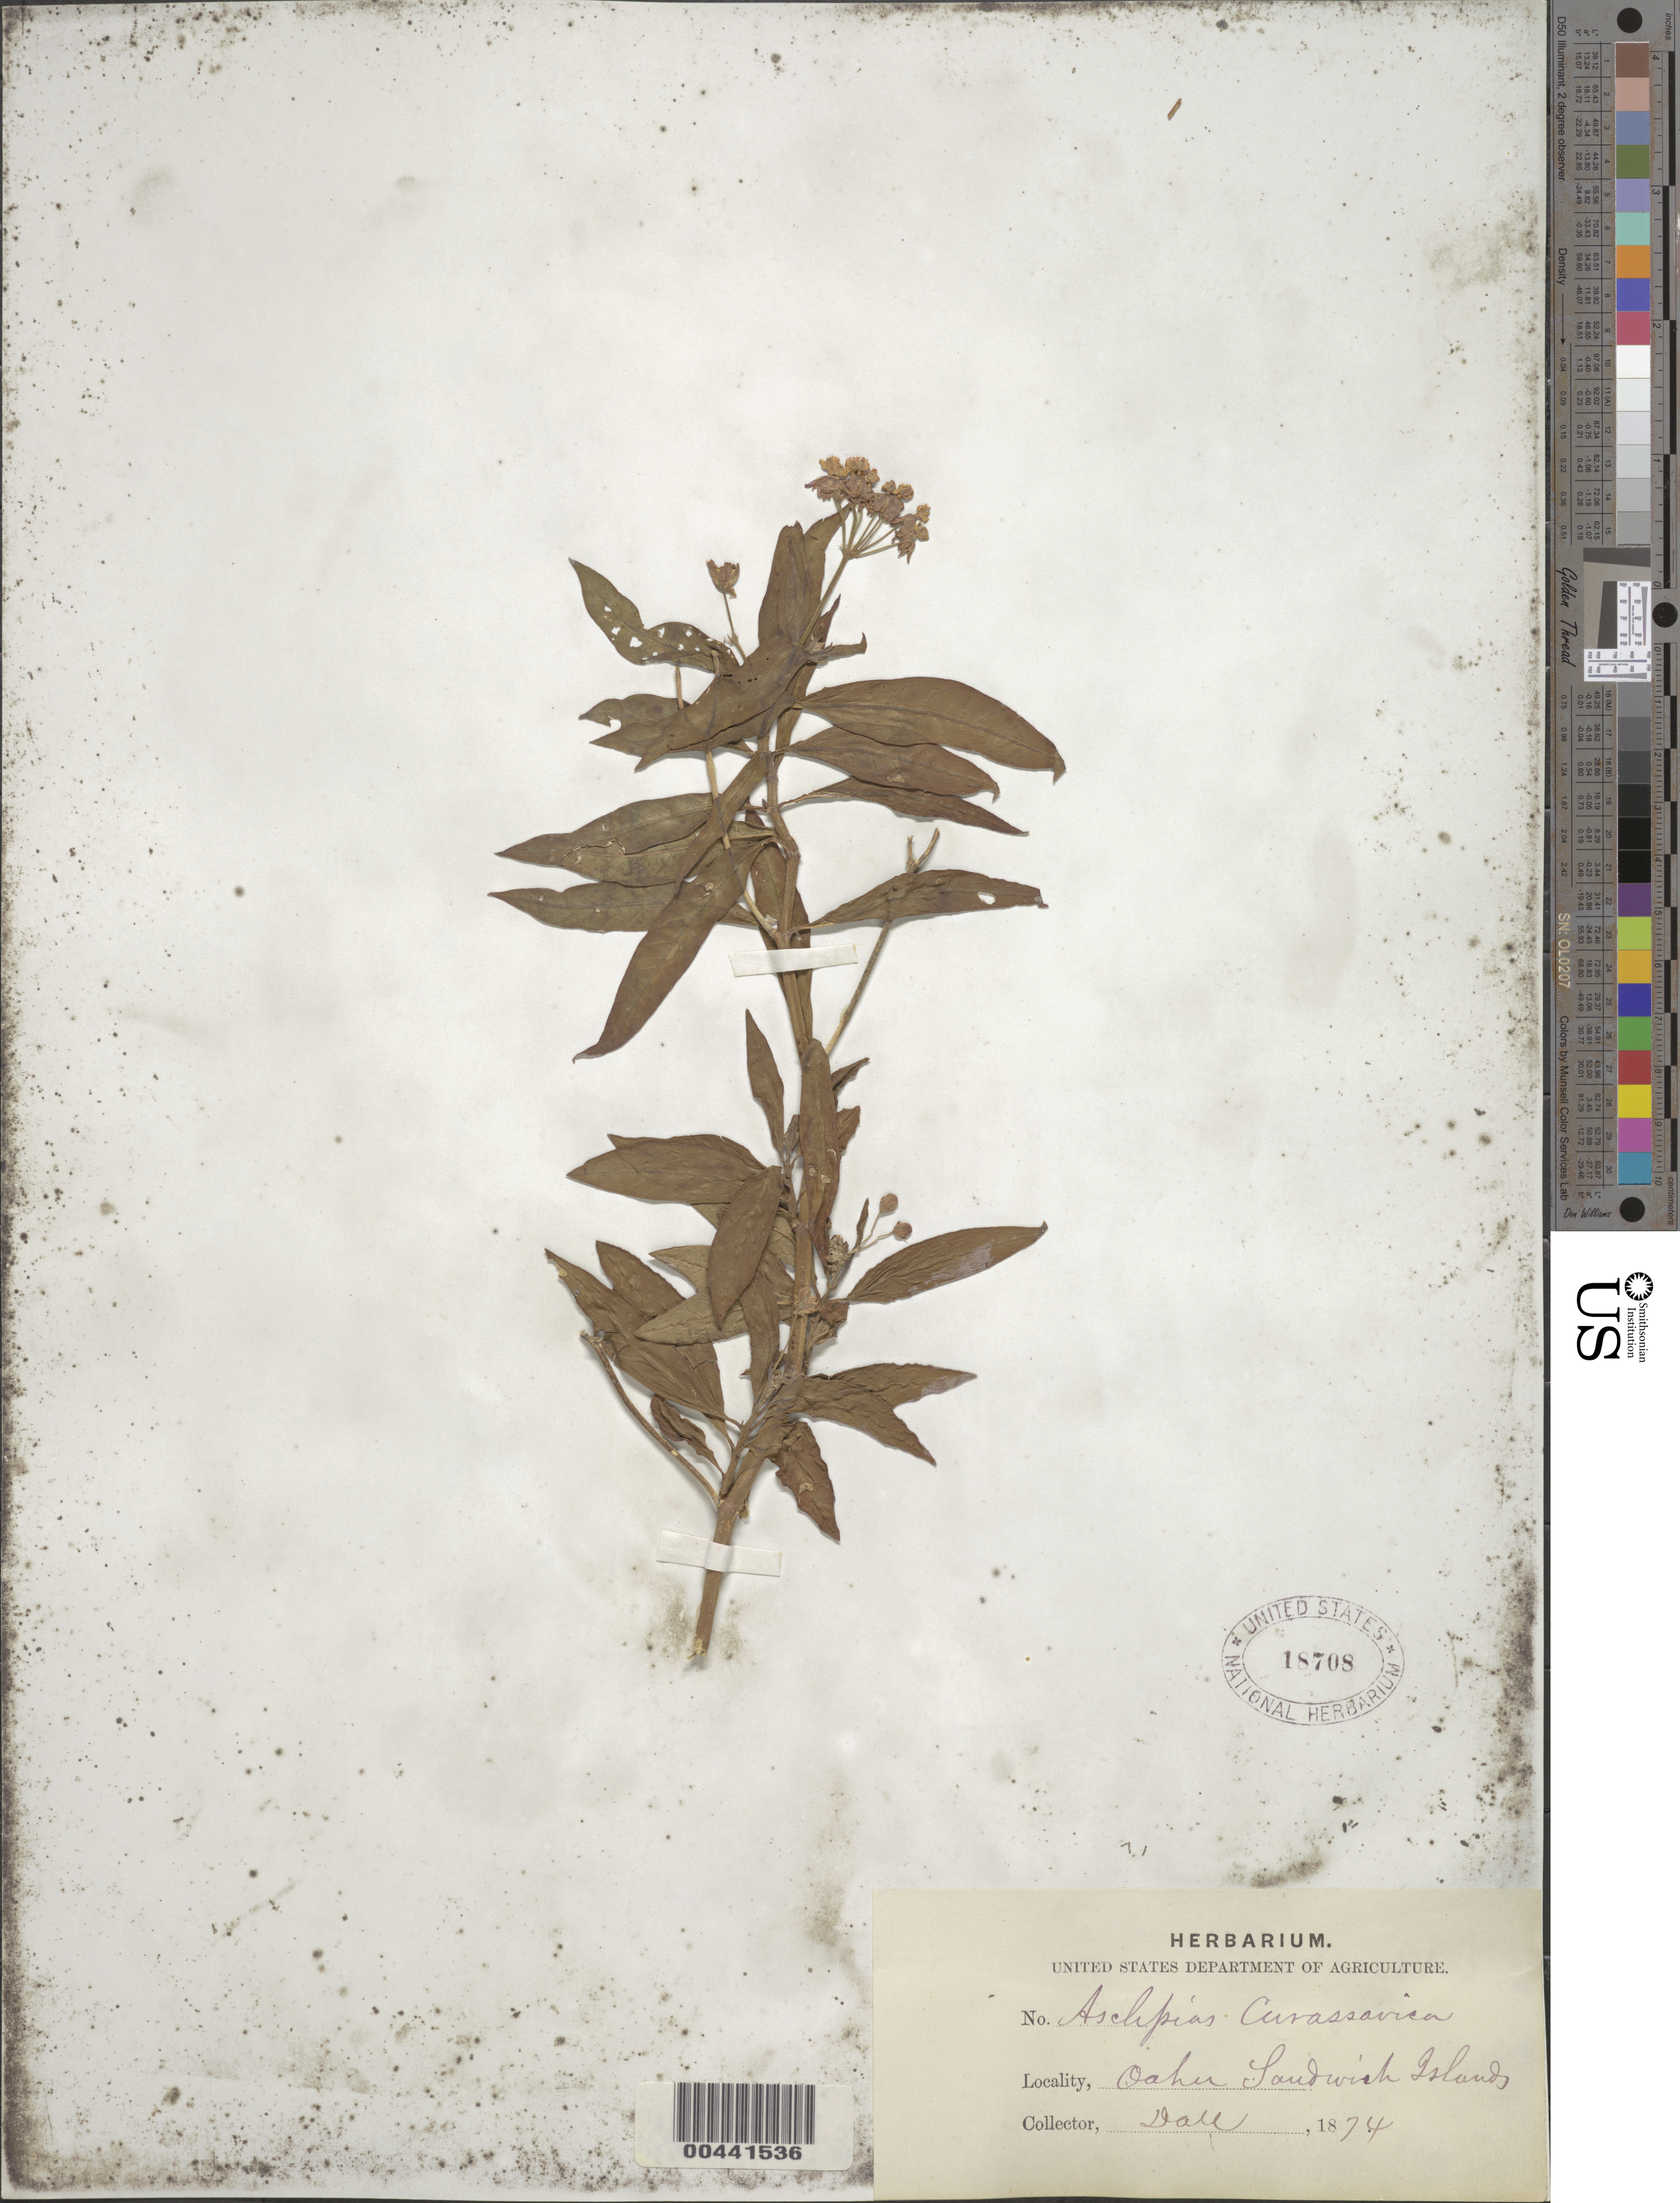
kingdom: Plantae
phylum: Tracheophyta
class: Magnoliopsida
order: Gentianales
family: Apocynaceae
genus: Asclepias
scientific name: Asclepias curassavica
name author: L.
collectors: -. Daw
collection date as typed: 1874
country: United States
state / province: Hawaii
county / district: Honolulu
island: Oahu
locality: Sandwich Islands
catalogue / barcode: US 18708